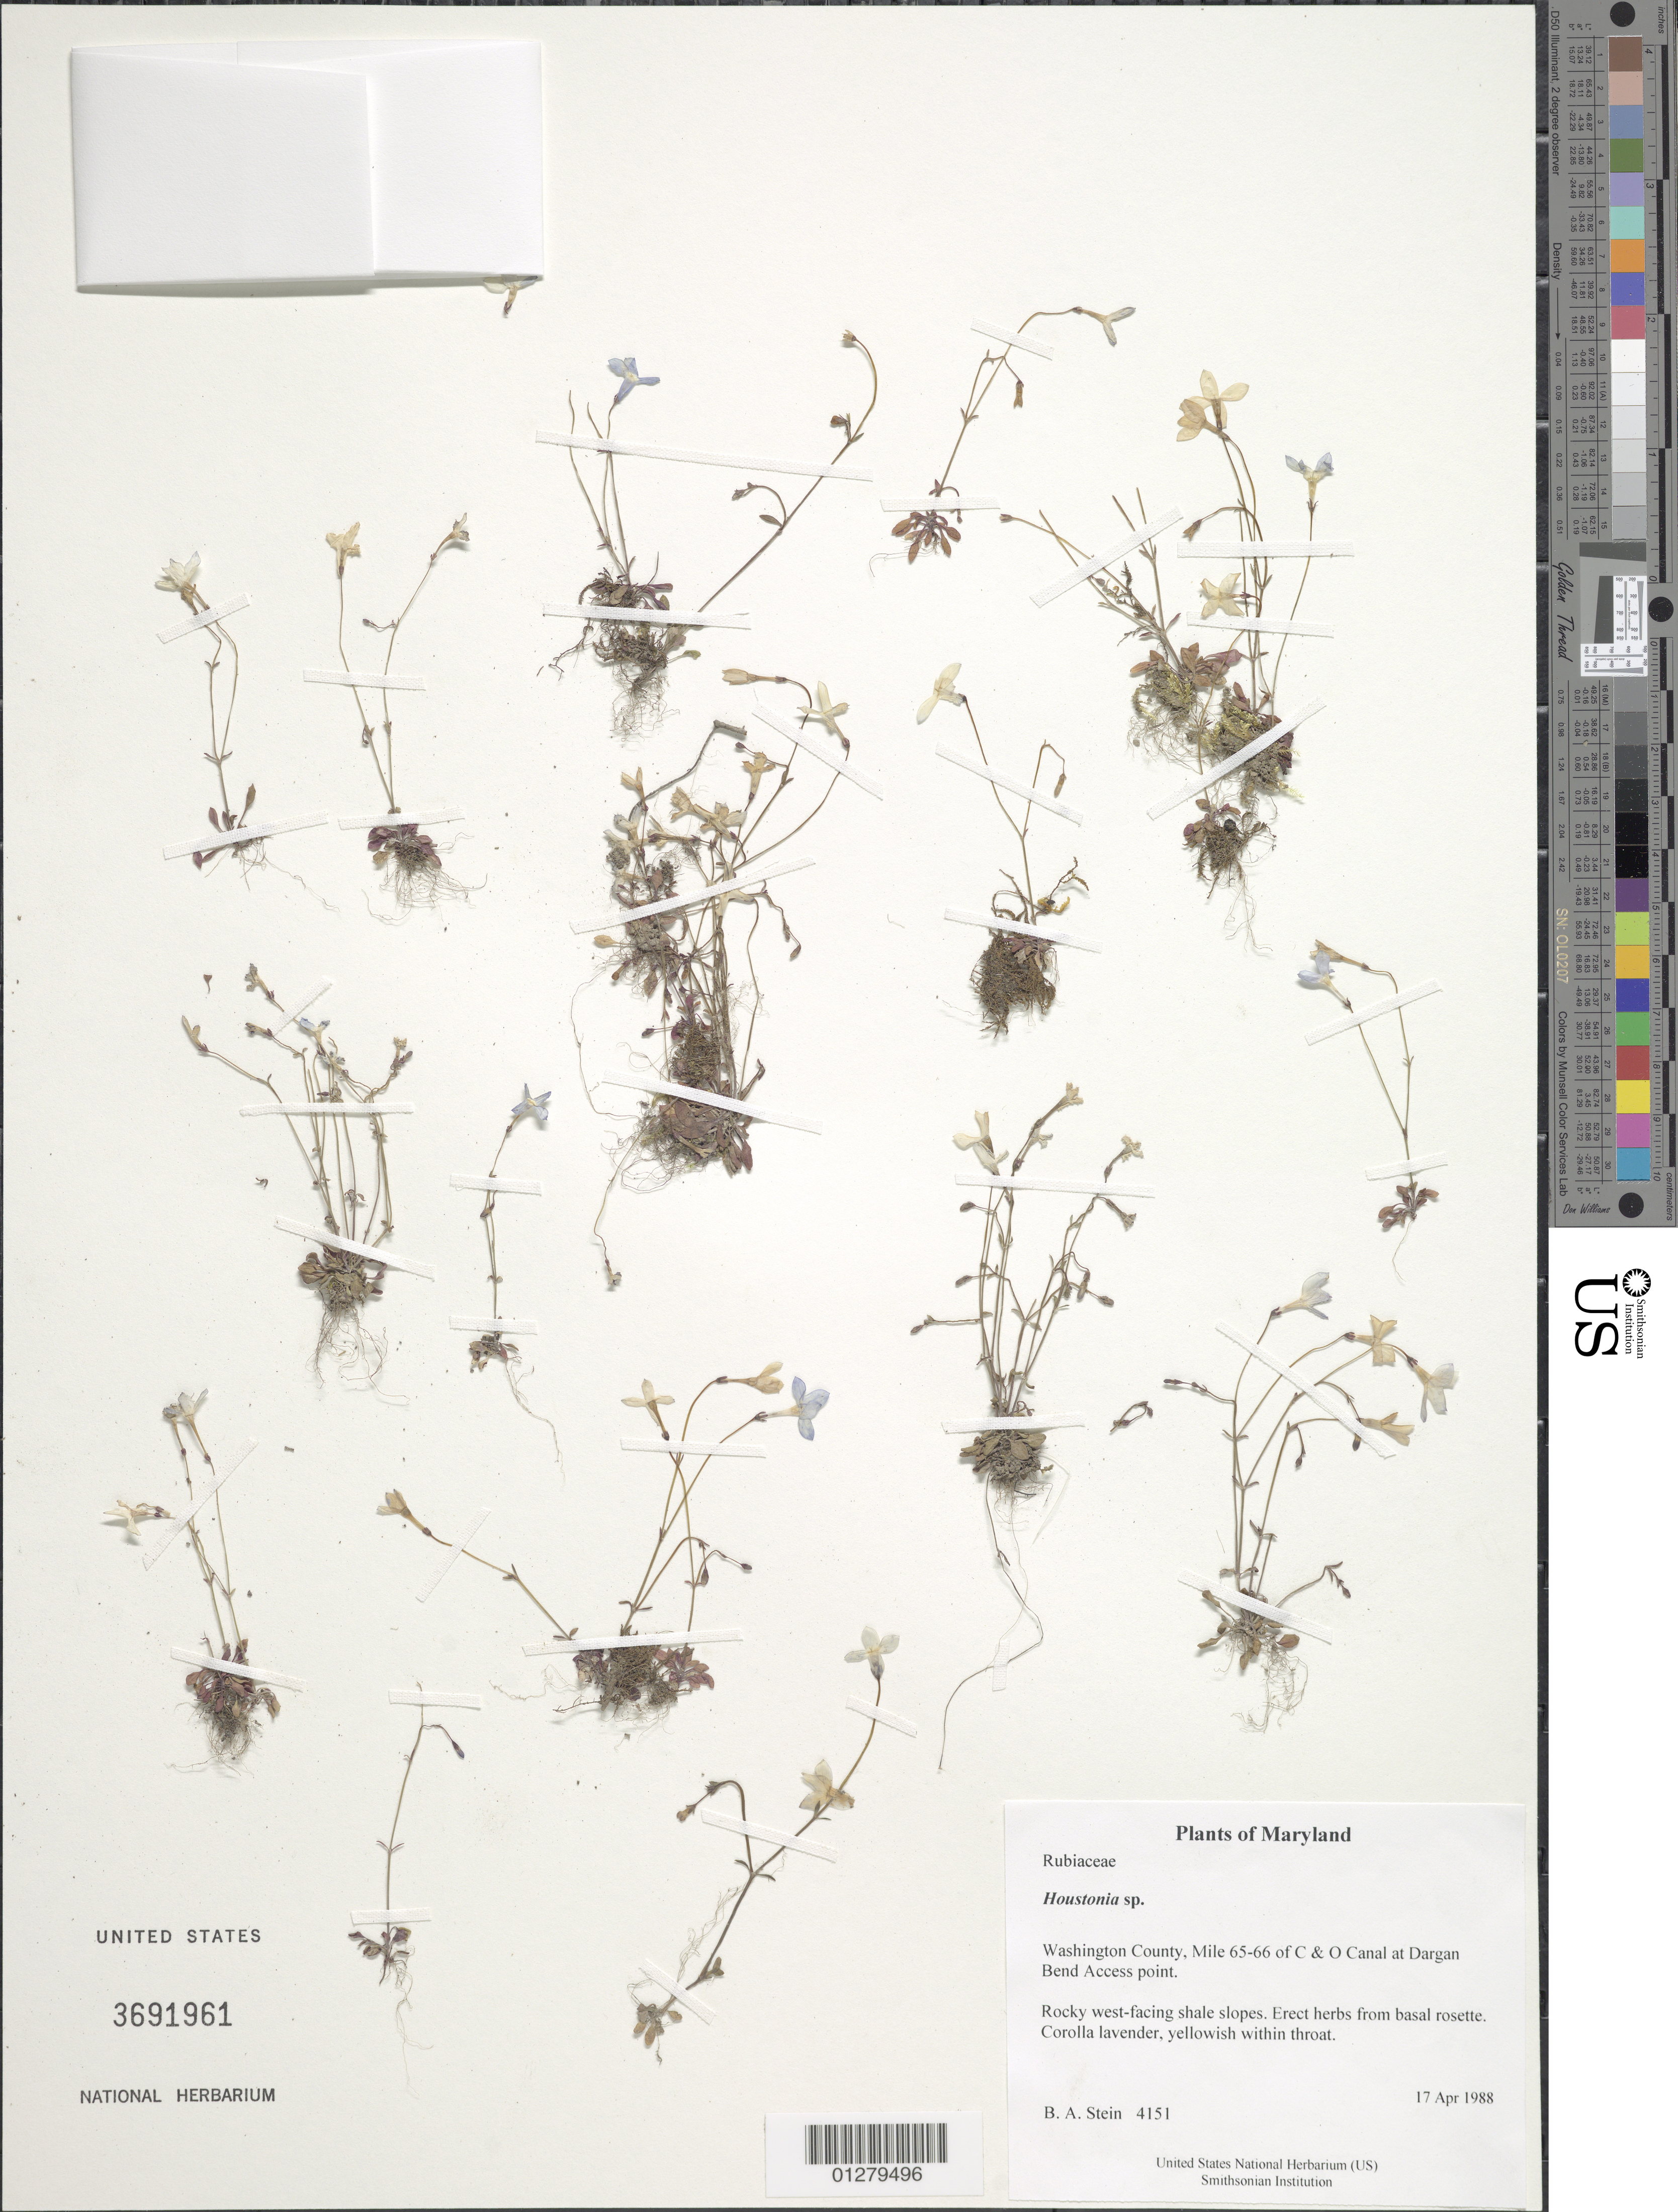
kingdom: Plantae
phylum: Tracheophyta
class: Magnoliopsida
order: Gentianales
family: Rubiaceae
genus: Houstonia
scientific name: Houstonia sp.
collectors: B. A. Stein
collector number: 4151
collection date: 1988-04-17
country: United States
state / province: Maryland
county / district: Washington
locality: Mile 65-66 of C & O Canal at Dargan Bend Access point.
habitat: Rocky west-facing shale slopes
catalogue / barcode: US 3691961